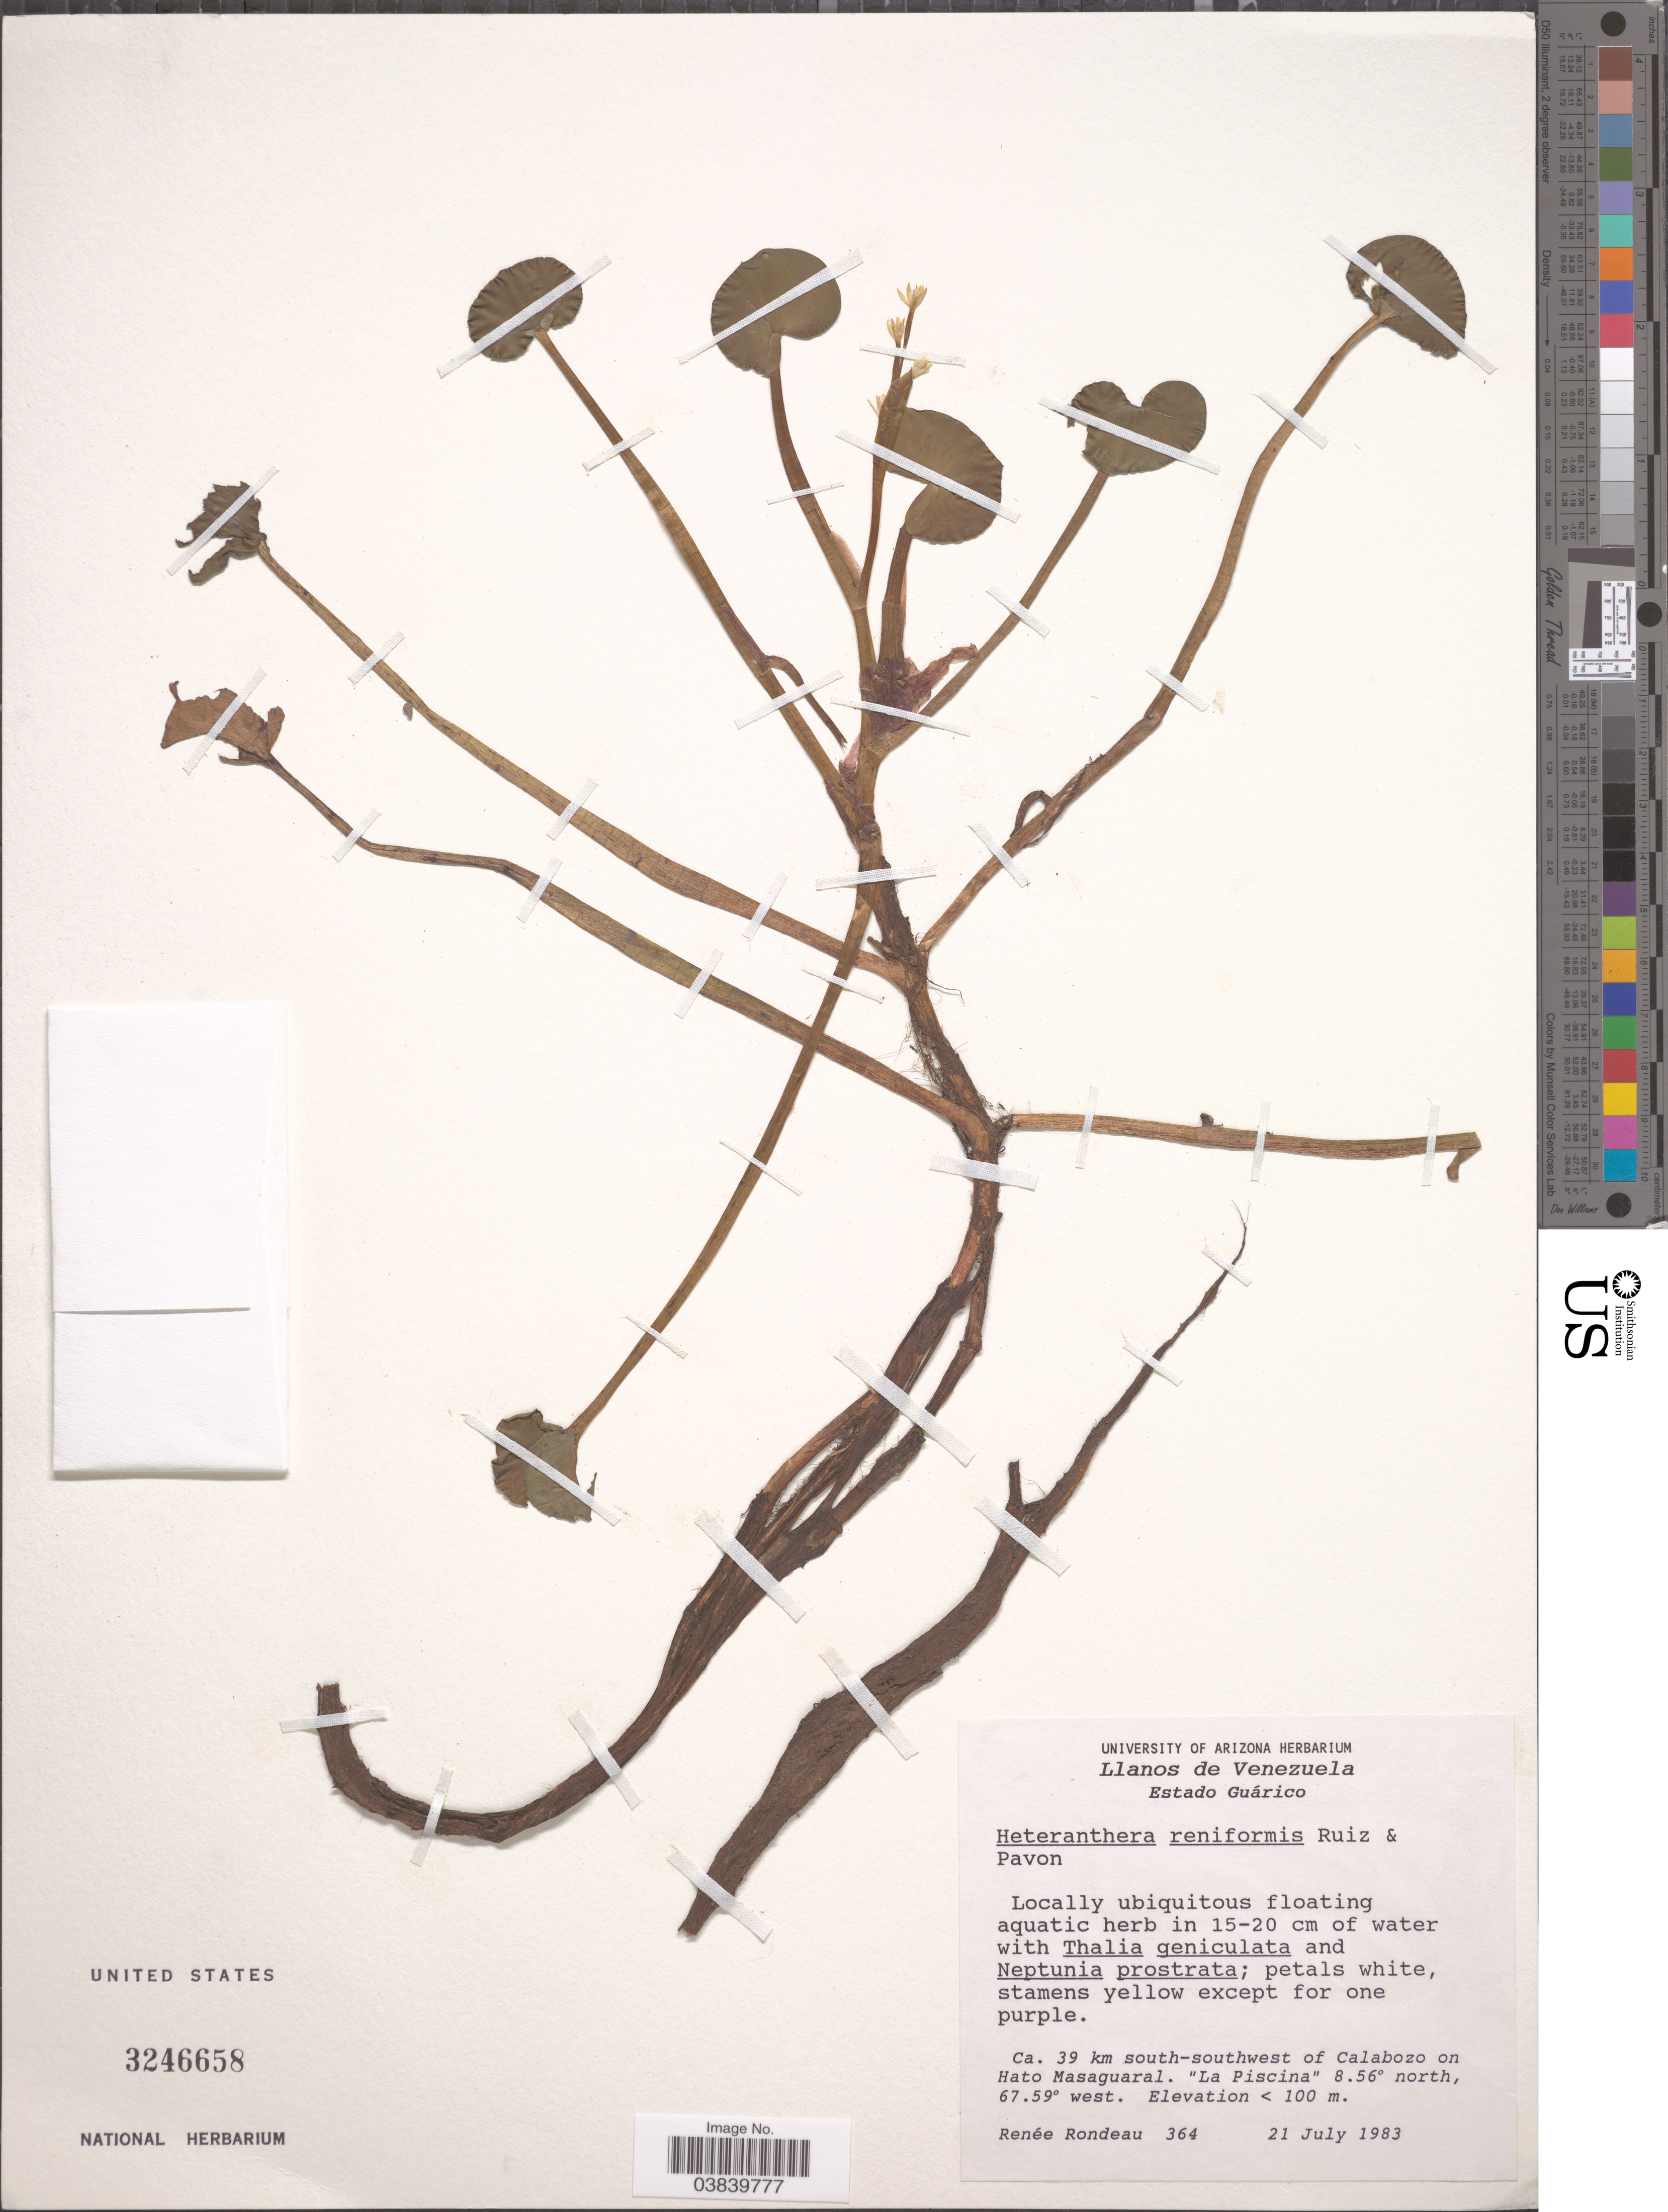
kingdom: Plantae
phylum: Tracheophyta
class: Liliopsida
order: Commelinales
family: Pontederiaceae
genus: Heteranthera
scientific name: Heteranthera reniformis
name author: Ruiz & Pav.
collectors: R. Rondeau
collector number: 364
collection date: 1983-07-21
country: Venezuela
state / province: Guarico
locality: Ca. 39 km south-southwest of Calabozo on Hato Masaguaral. "La Piscina".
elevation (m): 100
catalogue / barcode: US 3246658